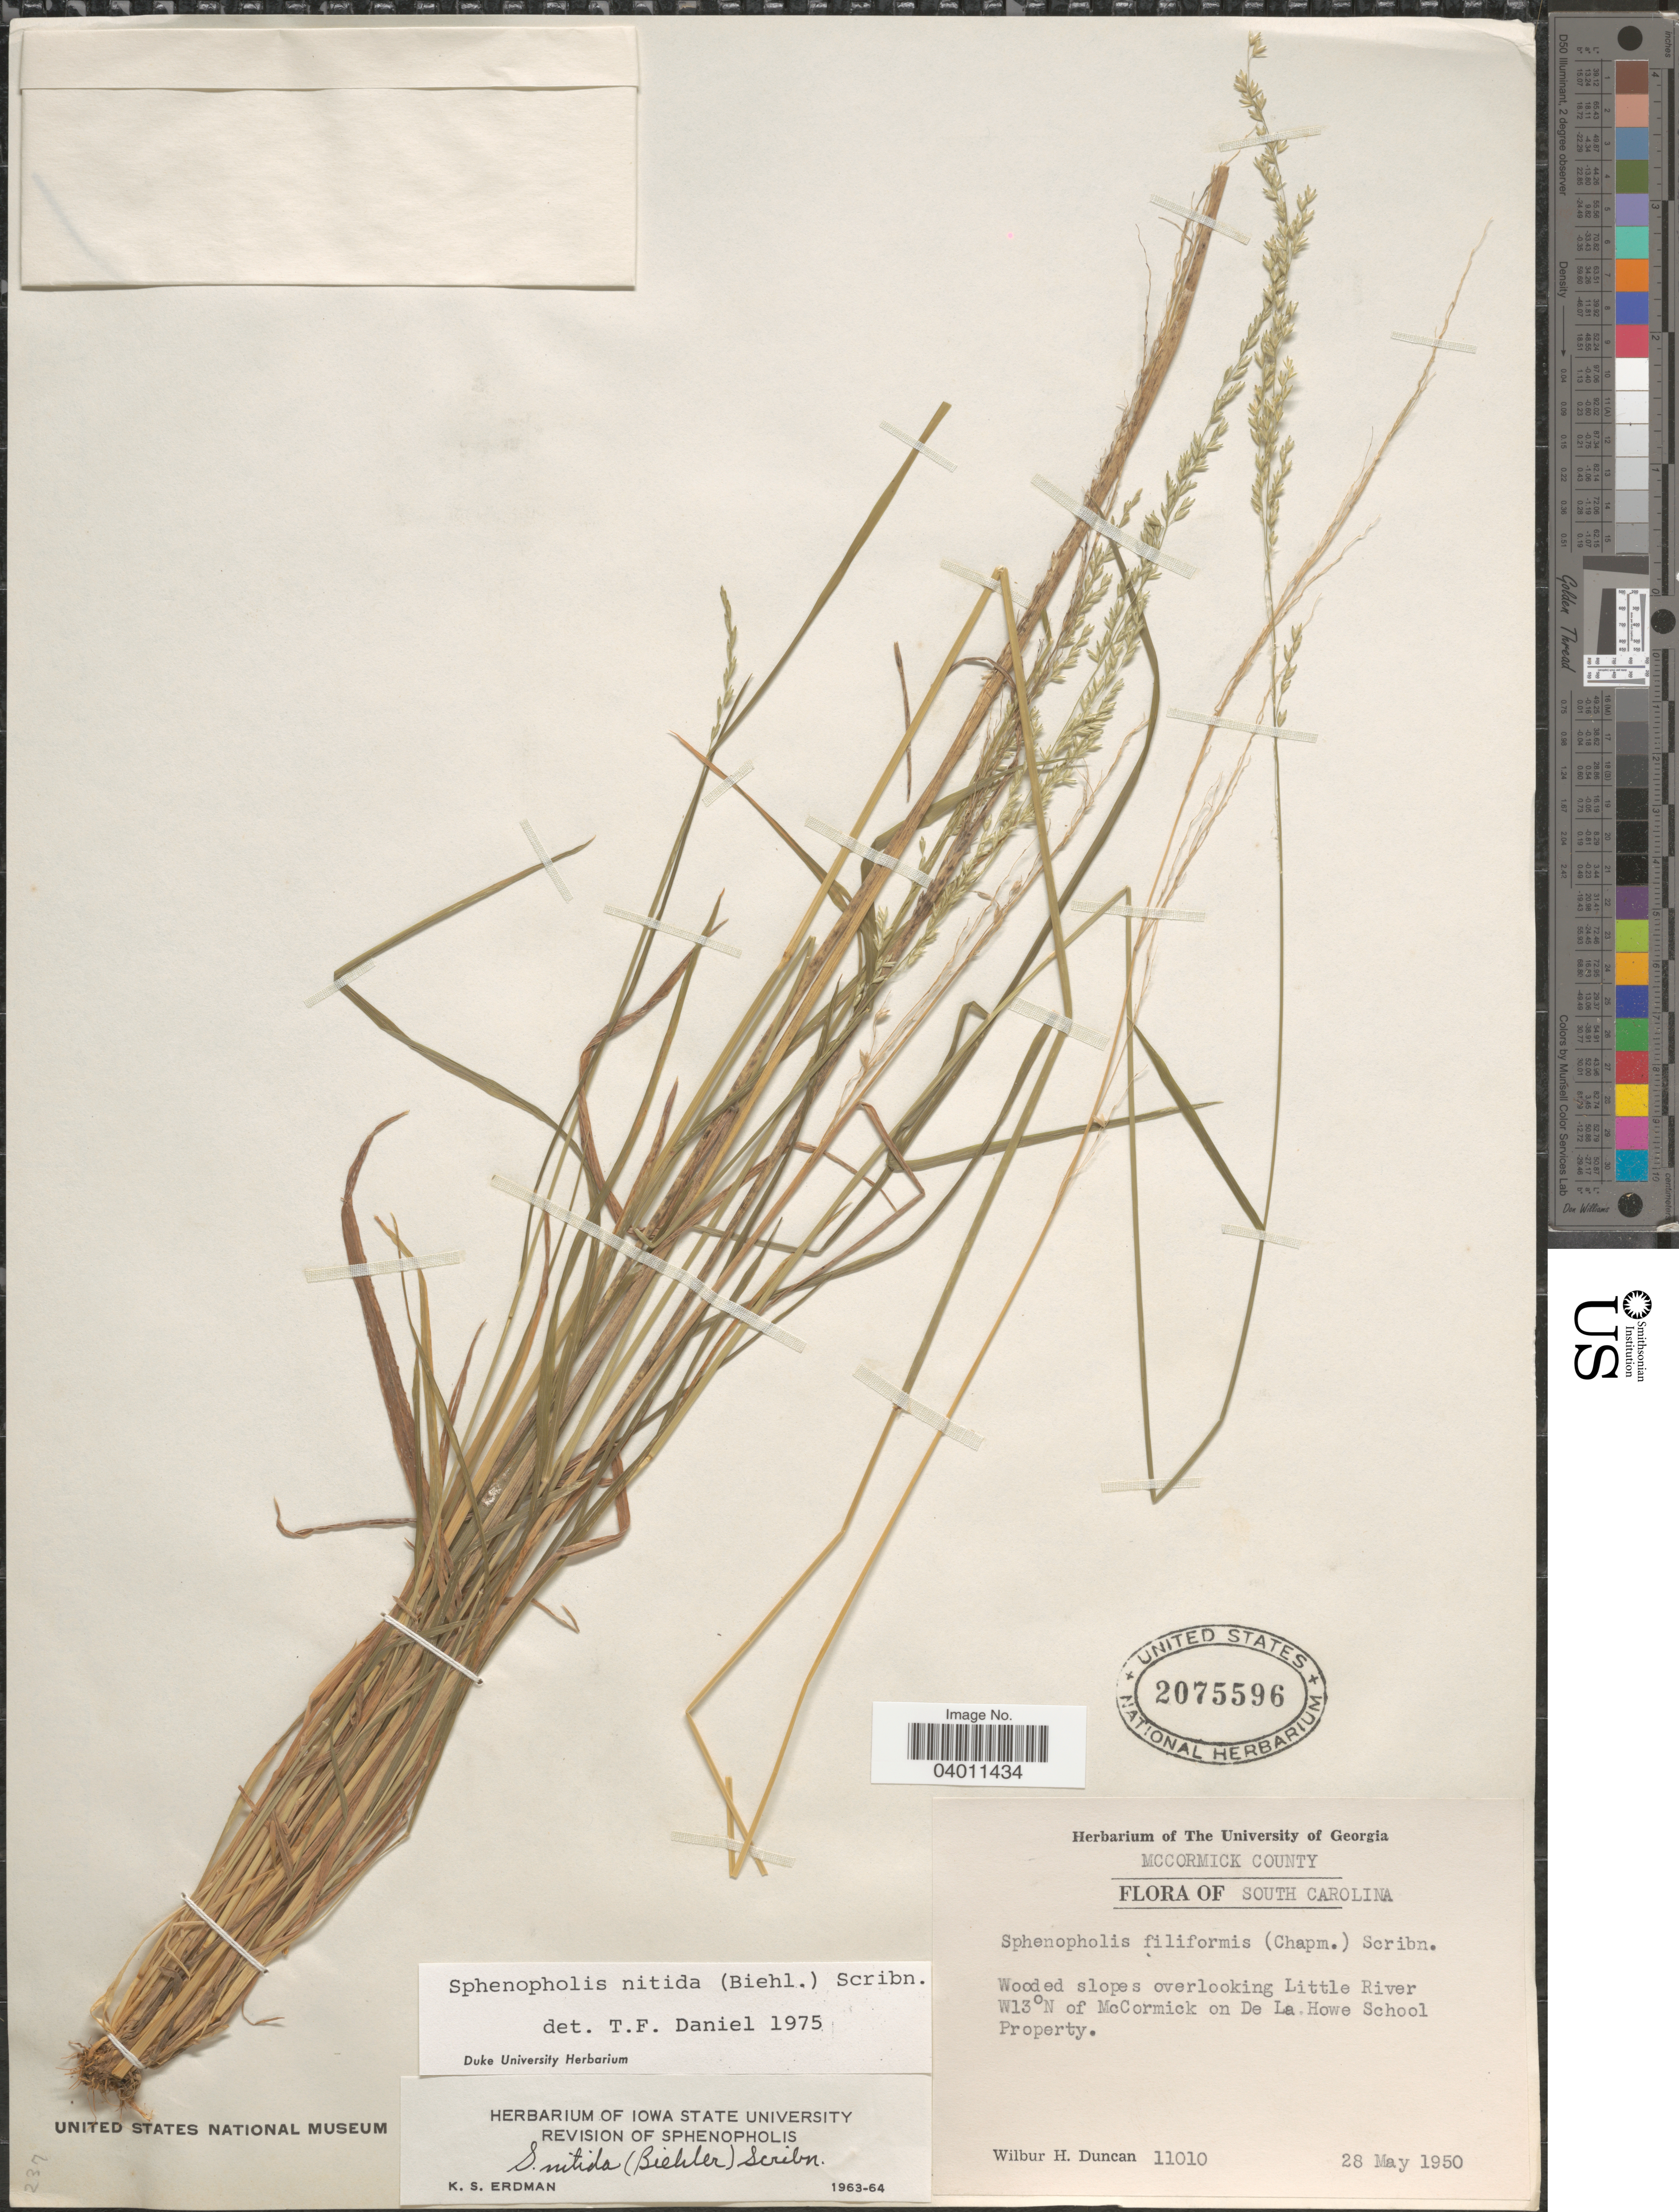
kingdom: Plantae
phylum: Tracheophyta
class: Liliopsida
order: Poales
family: Poaceae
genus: Sphenopholis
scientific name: Sphenopholis nitida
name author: (Biehler) Scribn.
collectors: W. H. Duncan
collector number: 11010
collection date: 1950-05-28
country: United States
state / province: South Carolina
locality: South Carolina. McCormick County. Wooded slopes overlooking Little River W13ºN of McCormick on De La Howe School Property.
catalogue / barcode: US 2075596